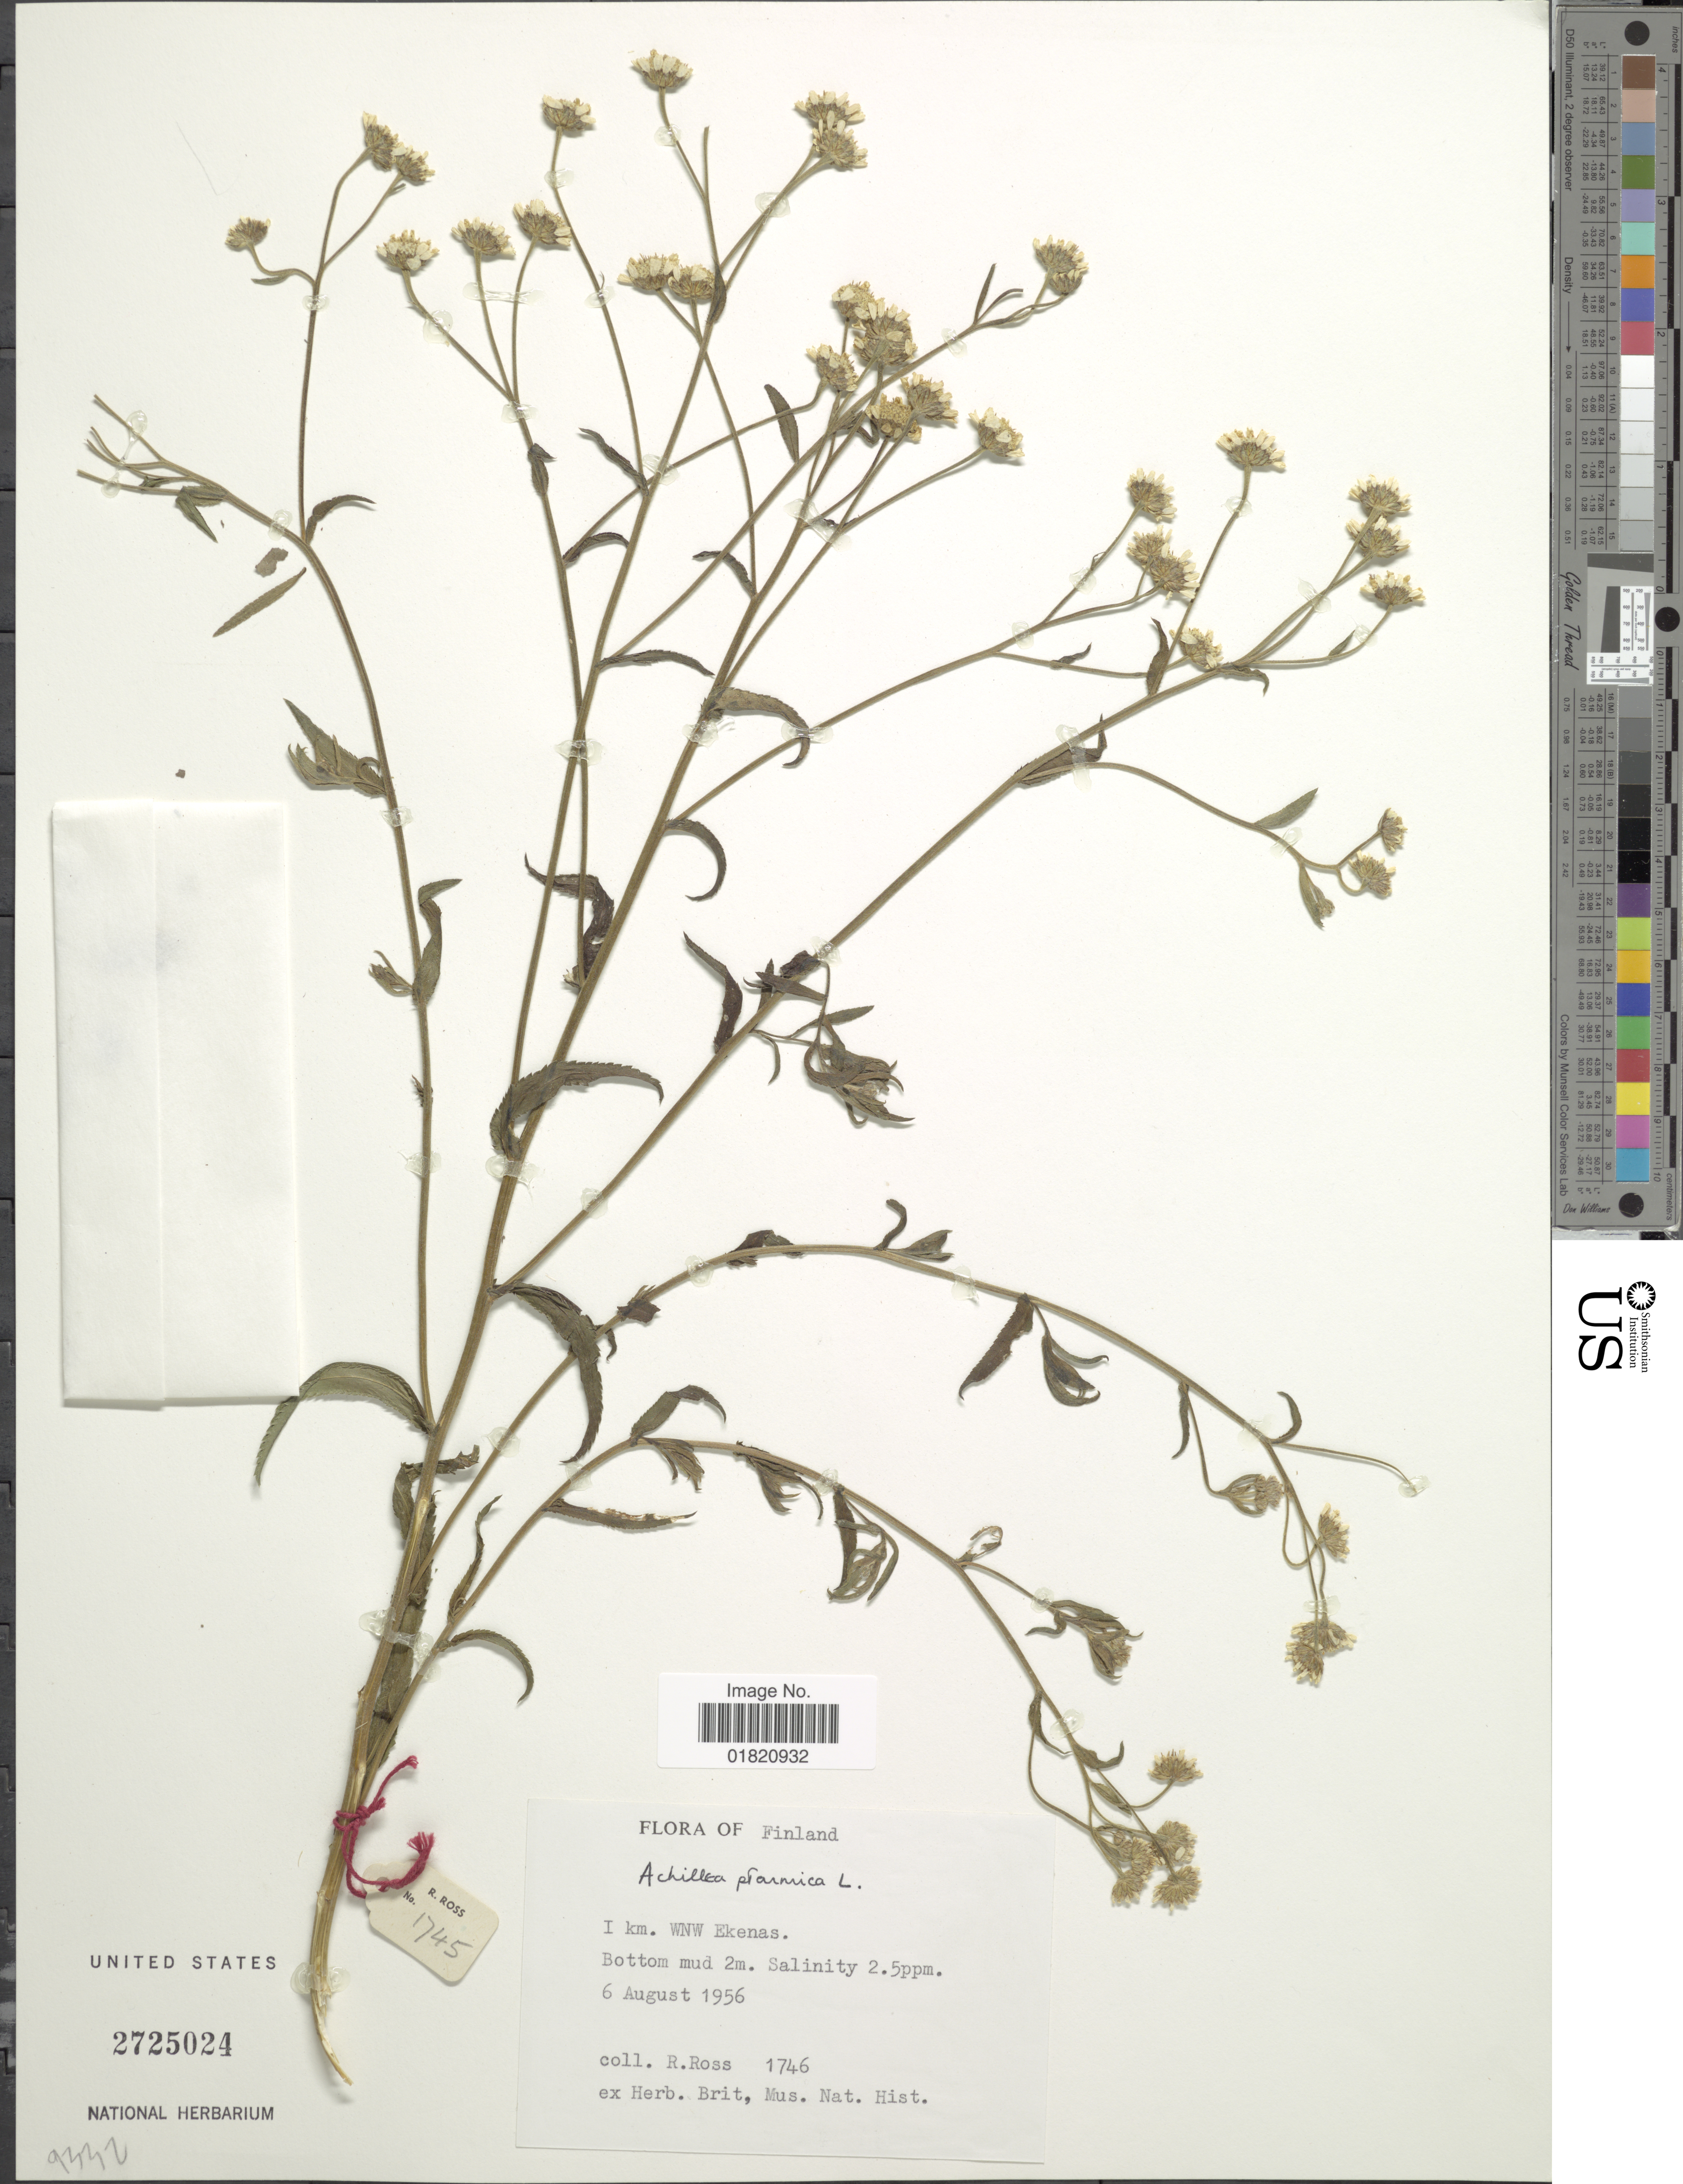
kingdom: Plantae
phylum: Tracheophyta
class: Magnoliopsida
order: Asterales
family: Asteraceae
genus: Achillea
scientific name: Achillea ptarmica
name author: L.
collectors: R. Ross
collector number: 1746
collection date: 1956-08-06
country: Finland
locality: I km. WNW Ekenas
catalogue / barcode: US 2725024